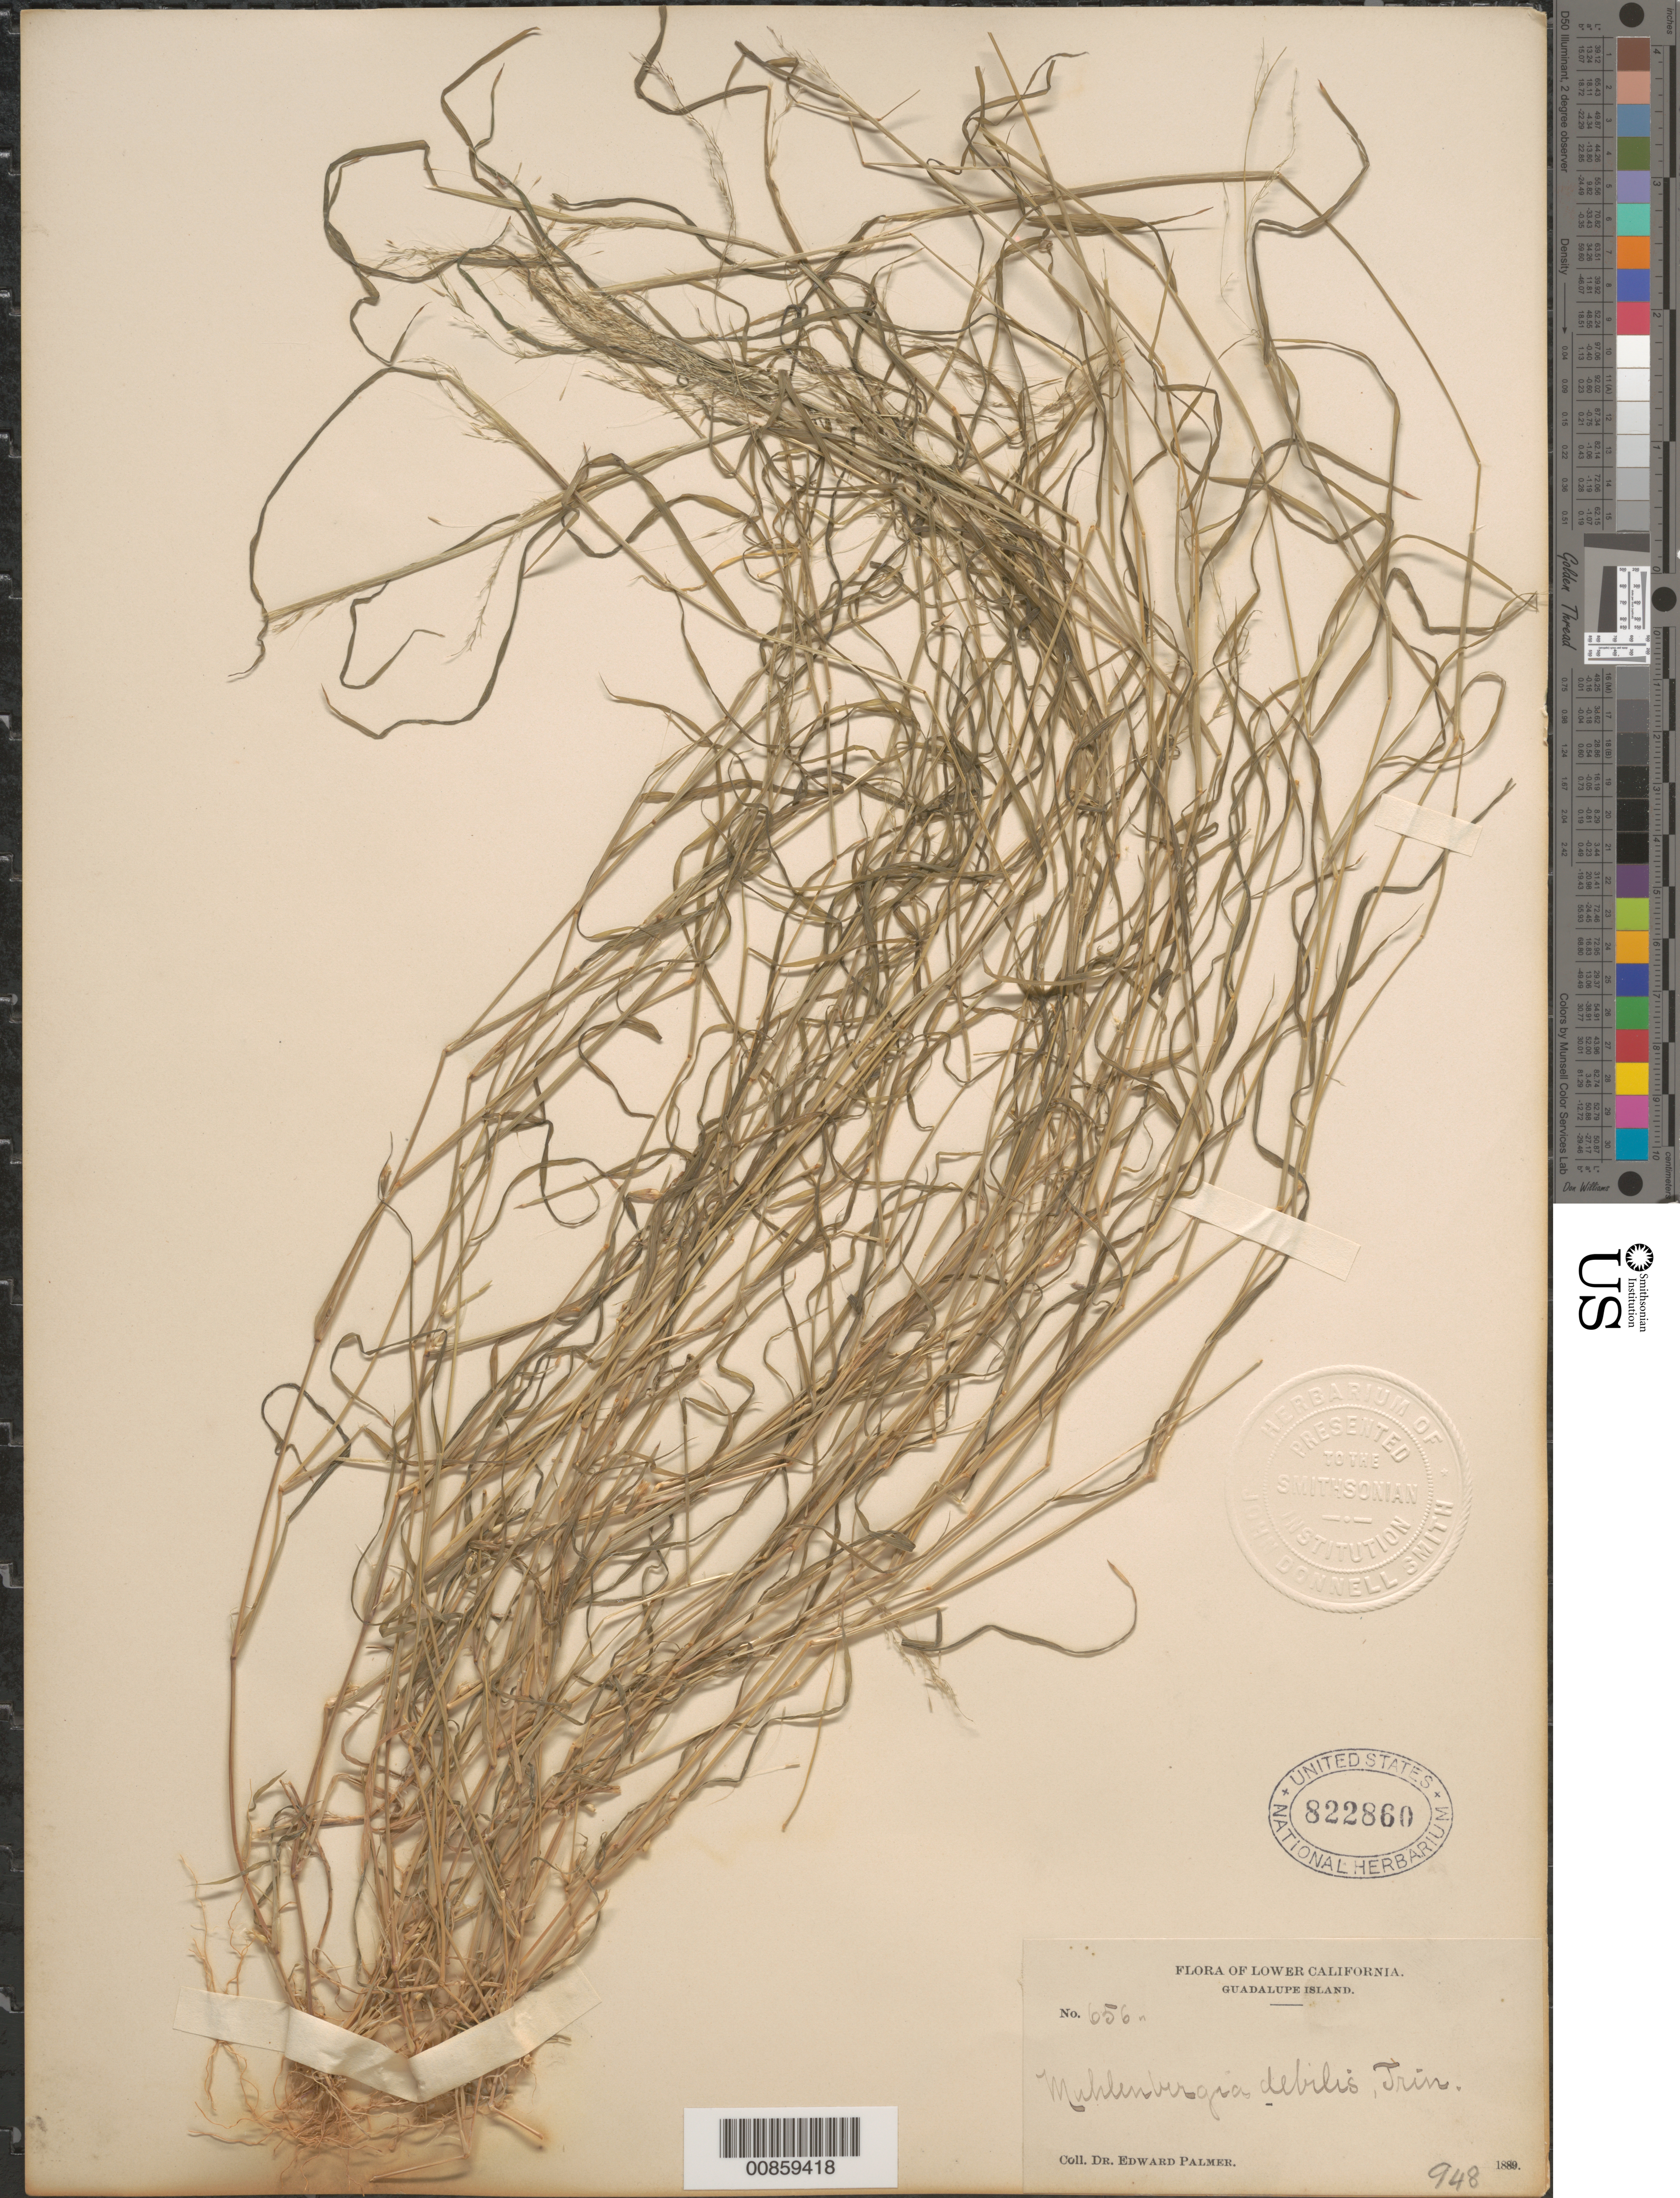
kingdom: Plantae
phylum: Tracheophyta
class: Liliopsida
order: Poales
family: Poaceae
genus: Muhlenbergia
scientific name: Muhlenbergia microsperma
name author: (DC.) Kunth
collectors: E. Palmer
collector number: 656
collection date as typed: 1889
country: Mexico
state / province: Baja California Norte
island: Guadalupe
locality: Guadalupe Island, B.C.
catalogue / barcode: US 822860